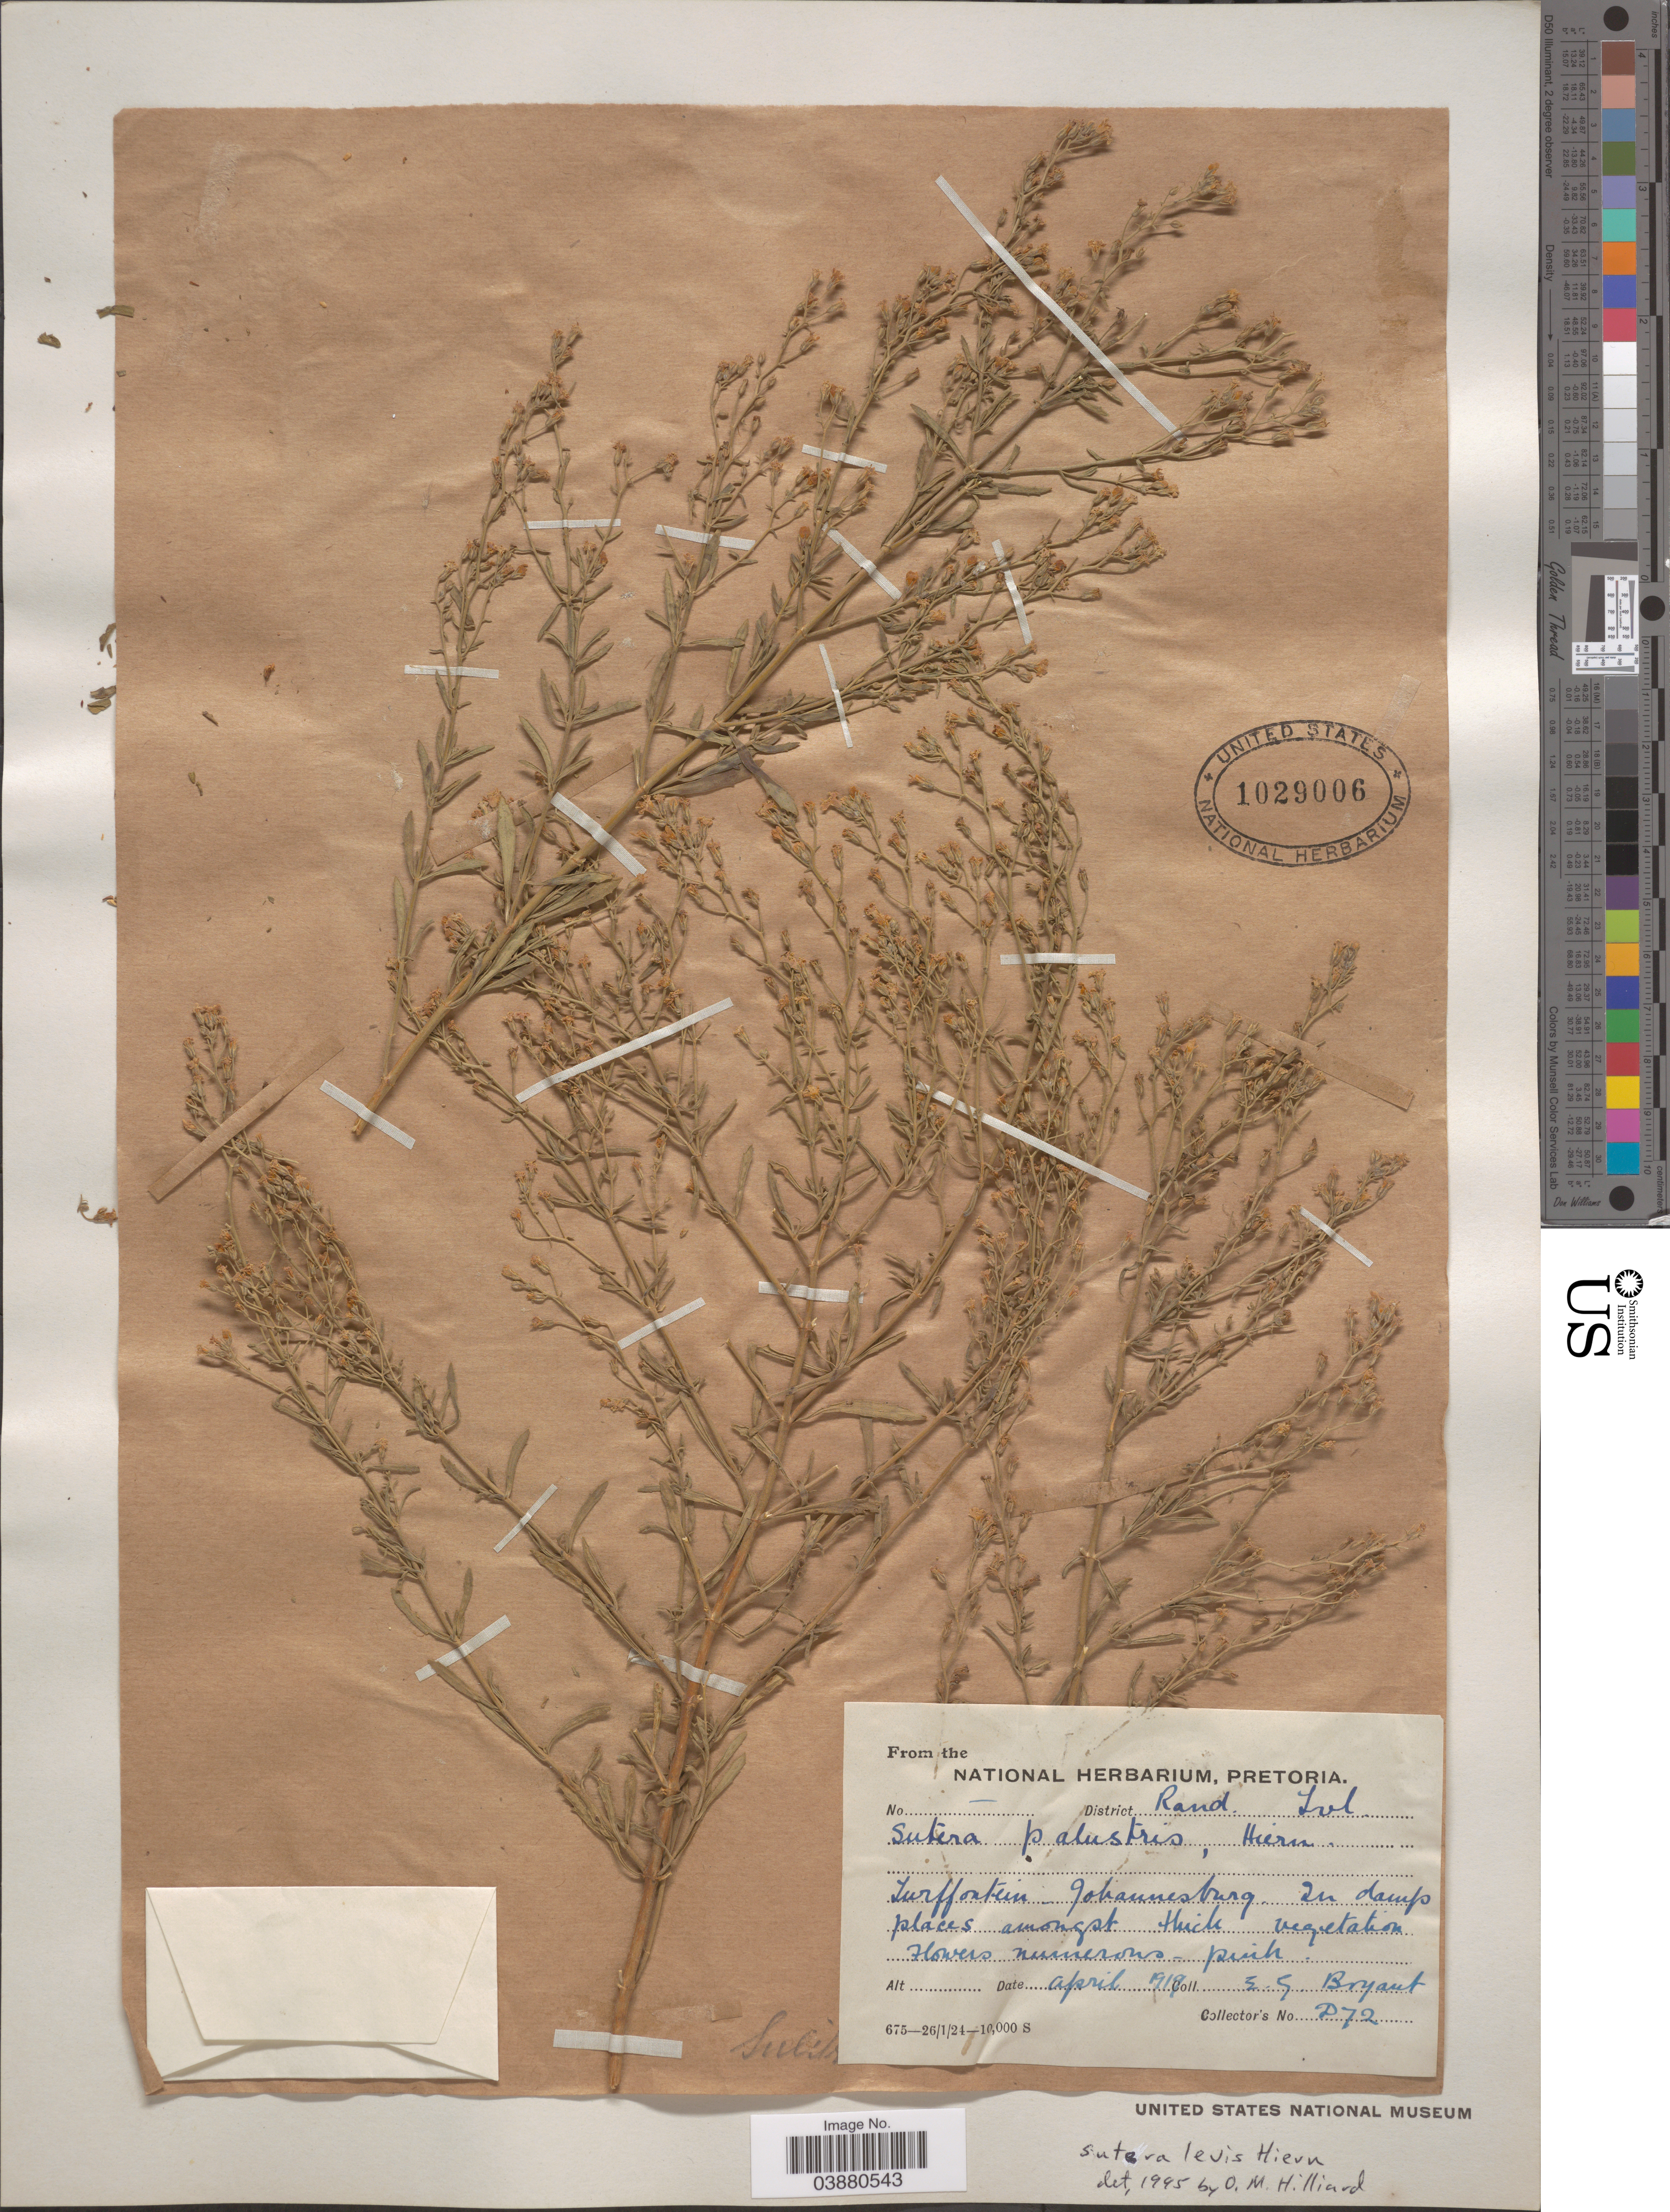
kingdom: Plantae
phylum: Tracheophyta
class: Magnoliopsida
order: Lamiales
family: Scrophulariaceae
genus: Sutera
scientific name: Sutera levis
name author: Hiern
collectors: E. Bryant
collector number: D72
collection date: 1919-04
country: South Africa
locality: District Rand. Tvl. Turffontein Johannesburg.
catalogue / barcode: US 1029006